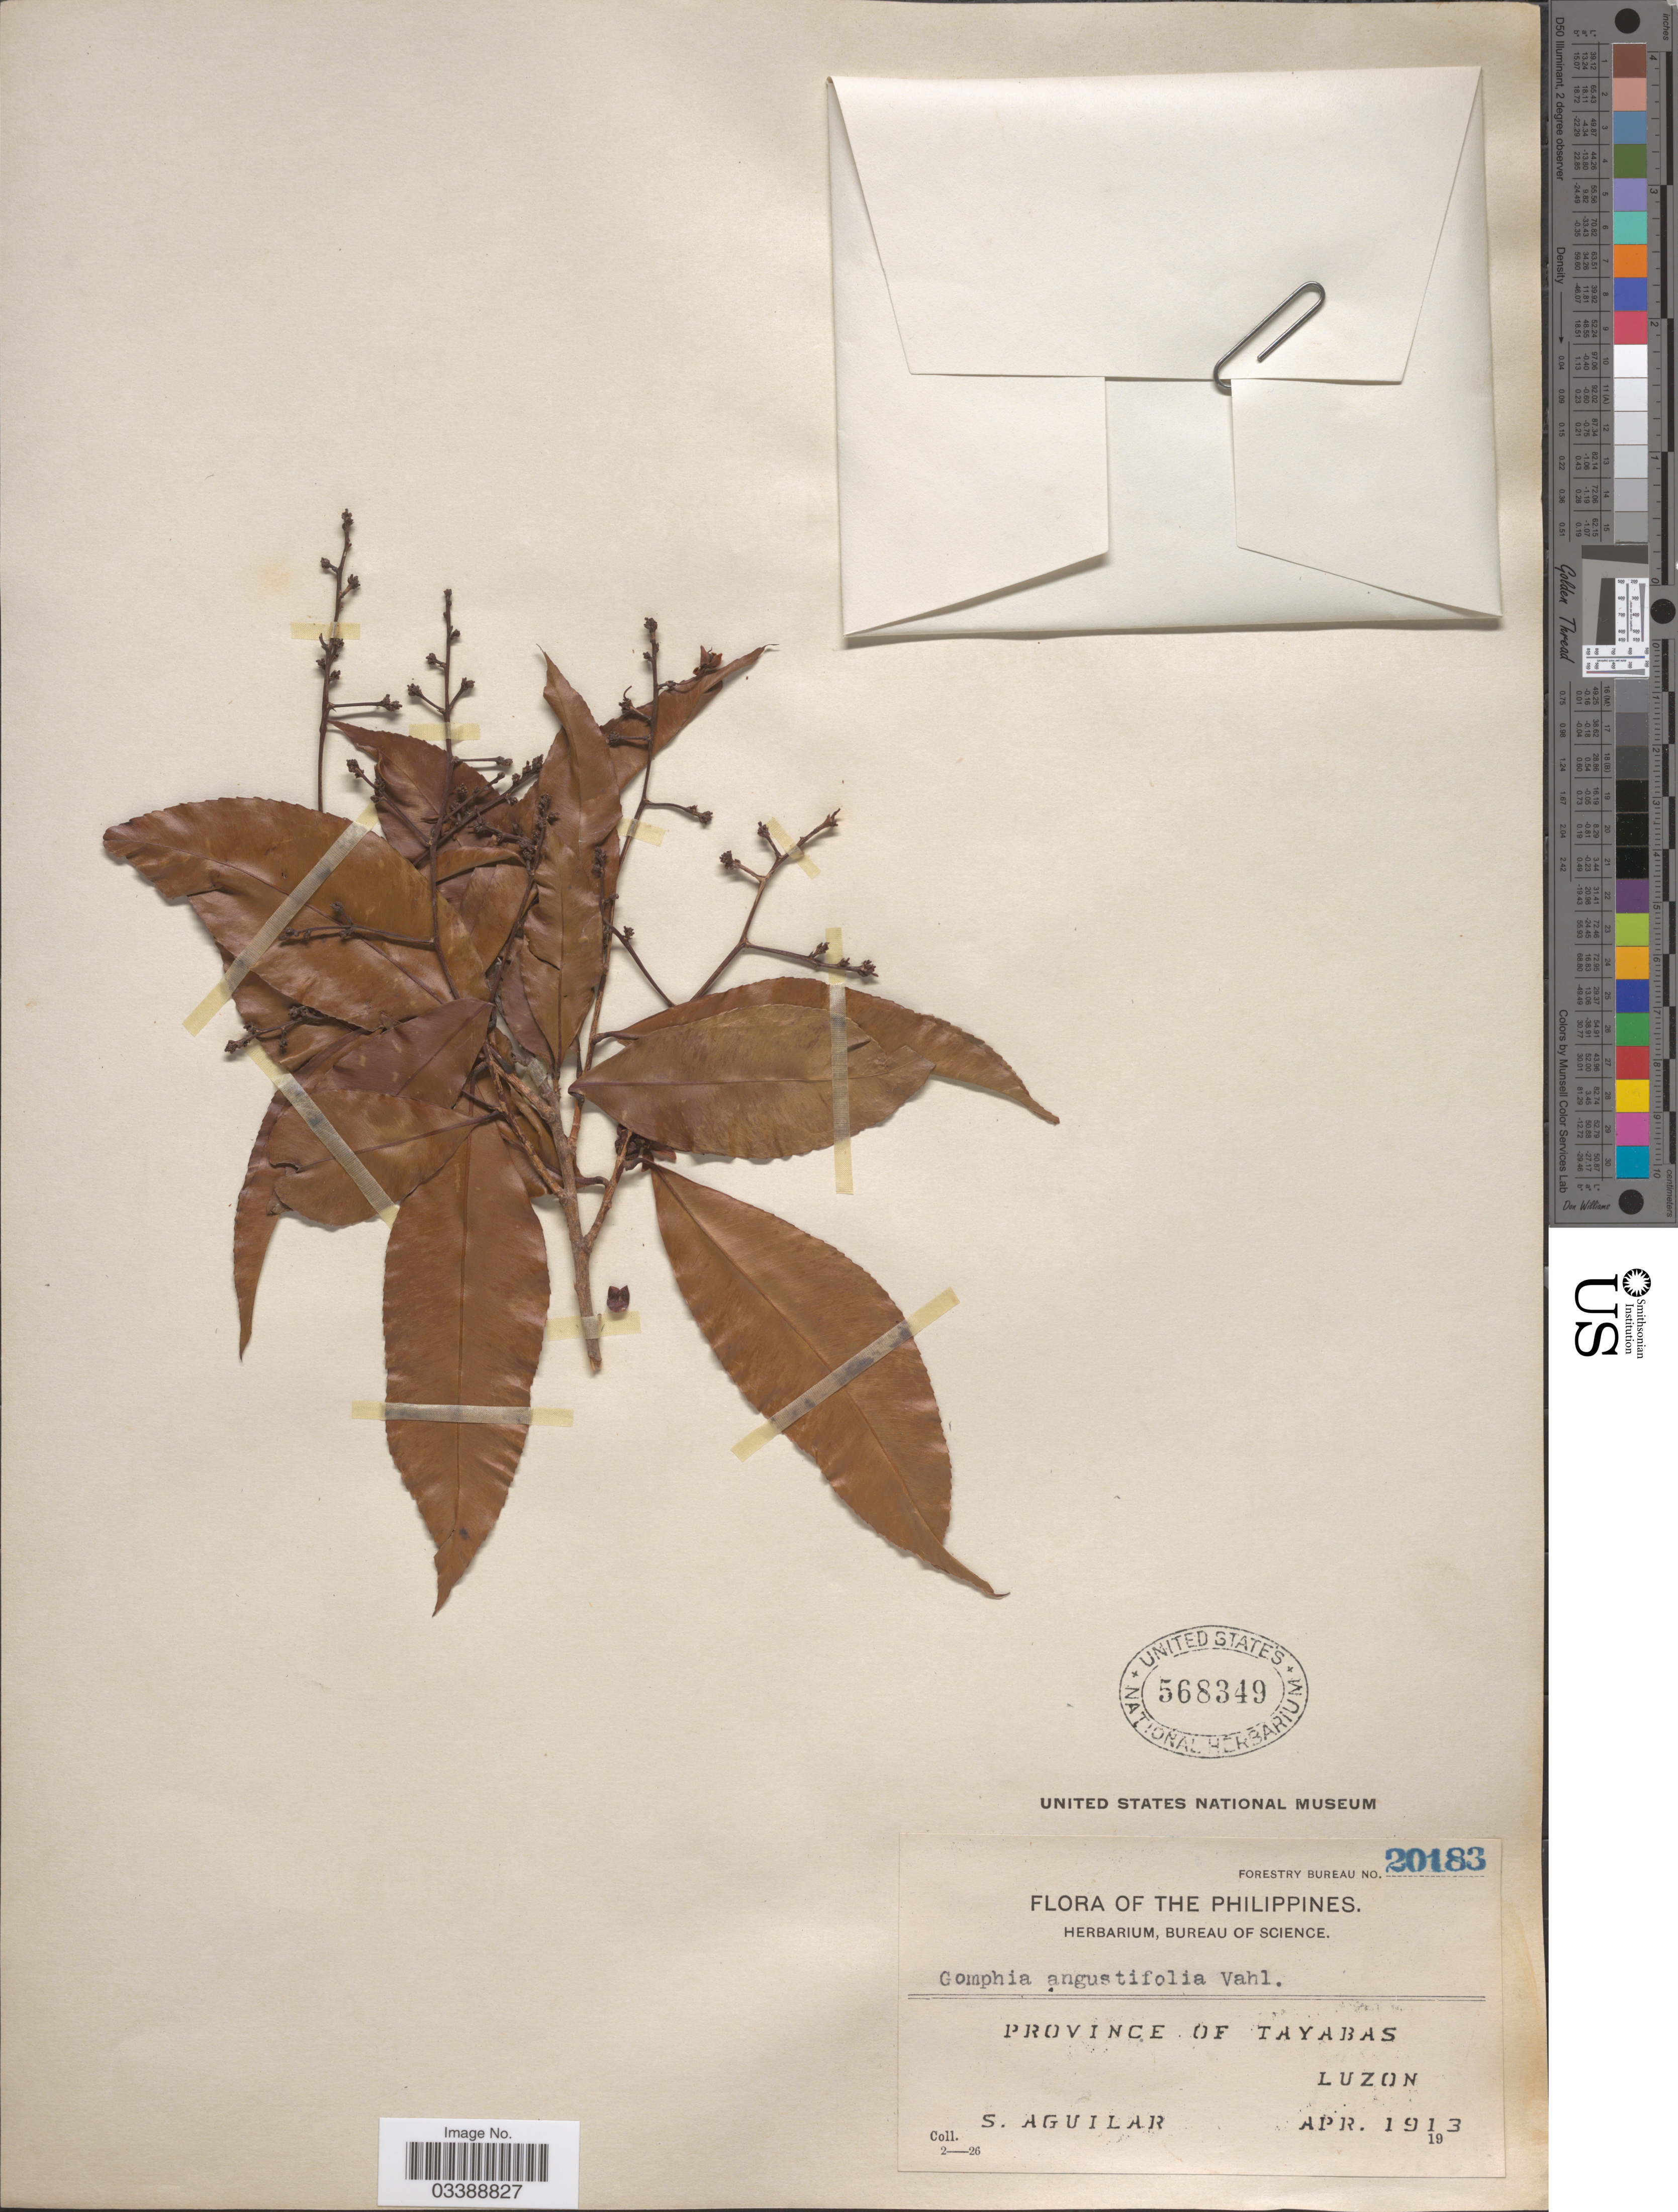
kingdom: Plantae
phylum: Tracheophyta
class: Magnoliopsida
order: Malpighiales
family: Ochnaceae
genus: Campylospermum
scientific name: Campylospermum serratum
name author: (Gaertn.) Bittrich & M.C.E. Amaral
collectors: S. Aguilar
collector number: Forestry Bureau 20183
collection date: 1913-04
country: Philippines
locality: Province of Tayabas Luzon.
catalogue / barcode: US 568349